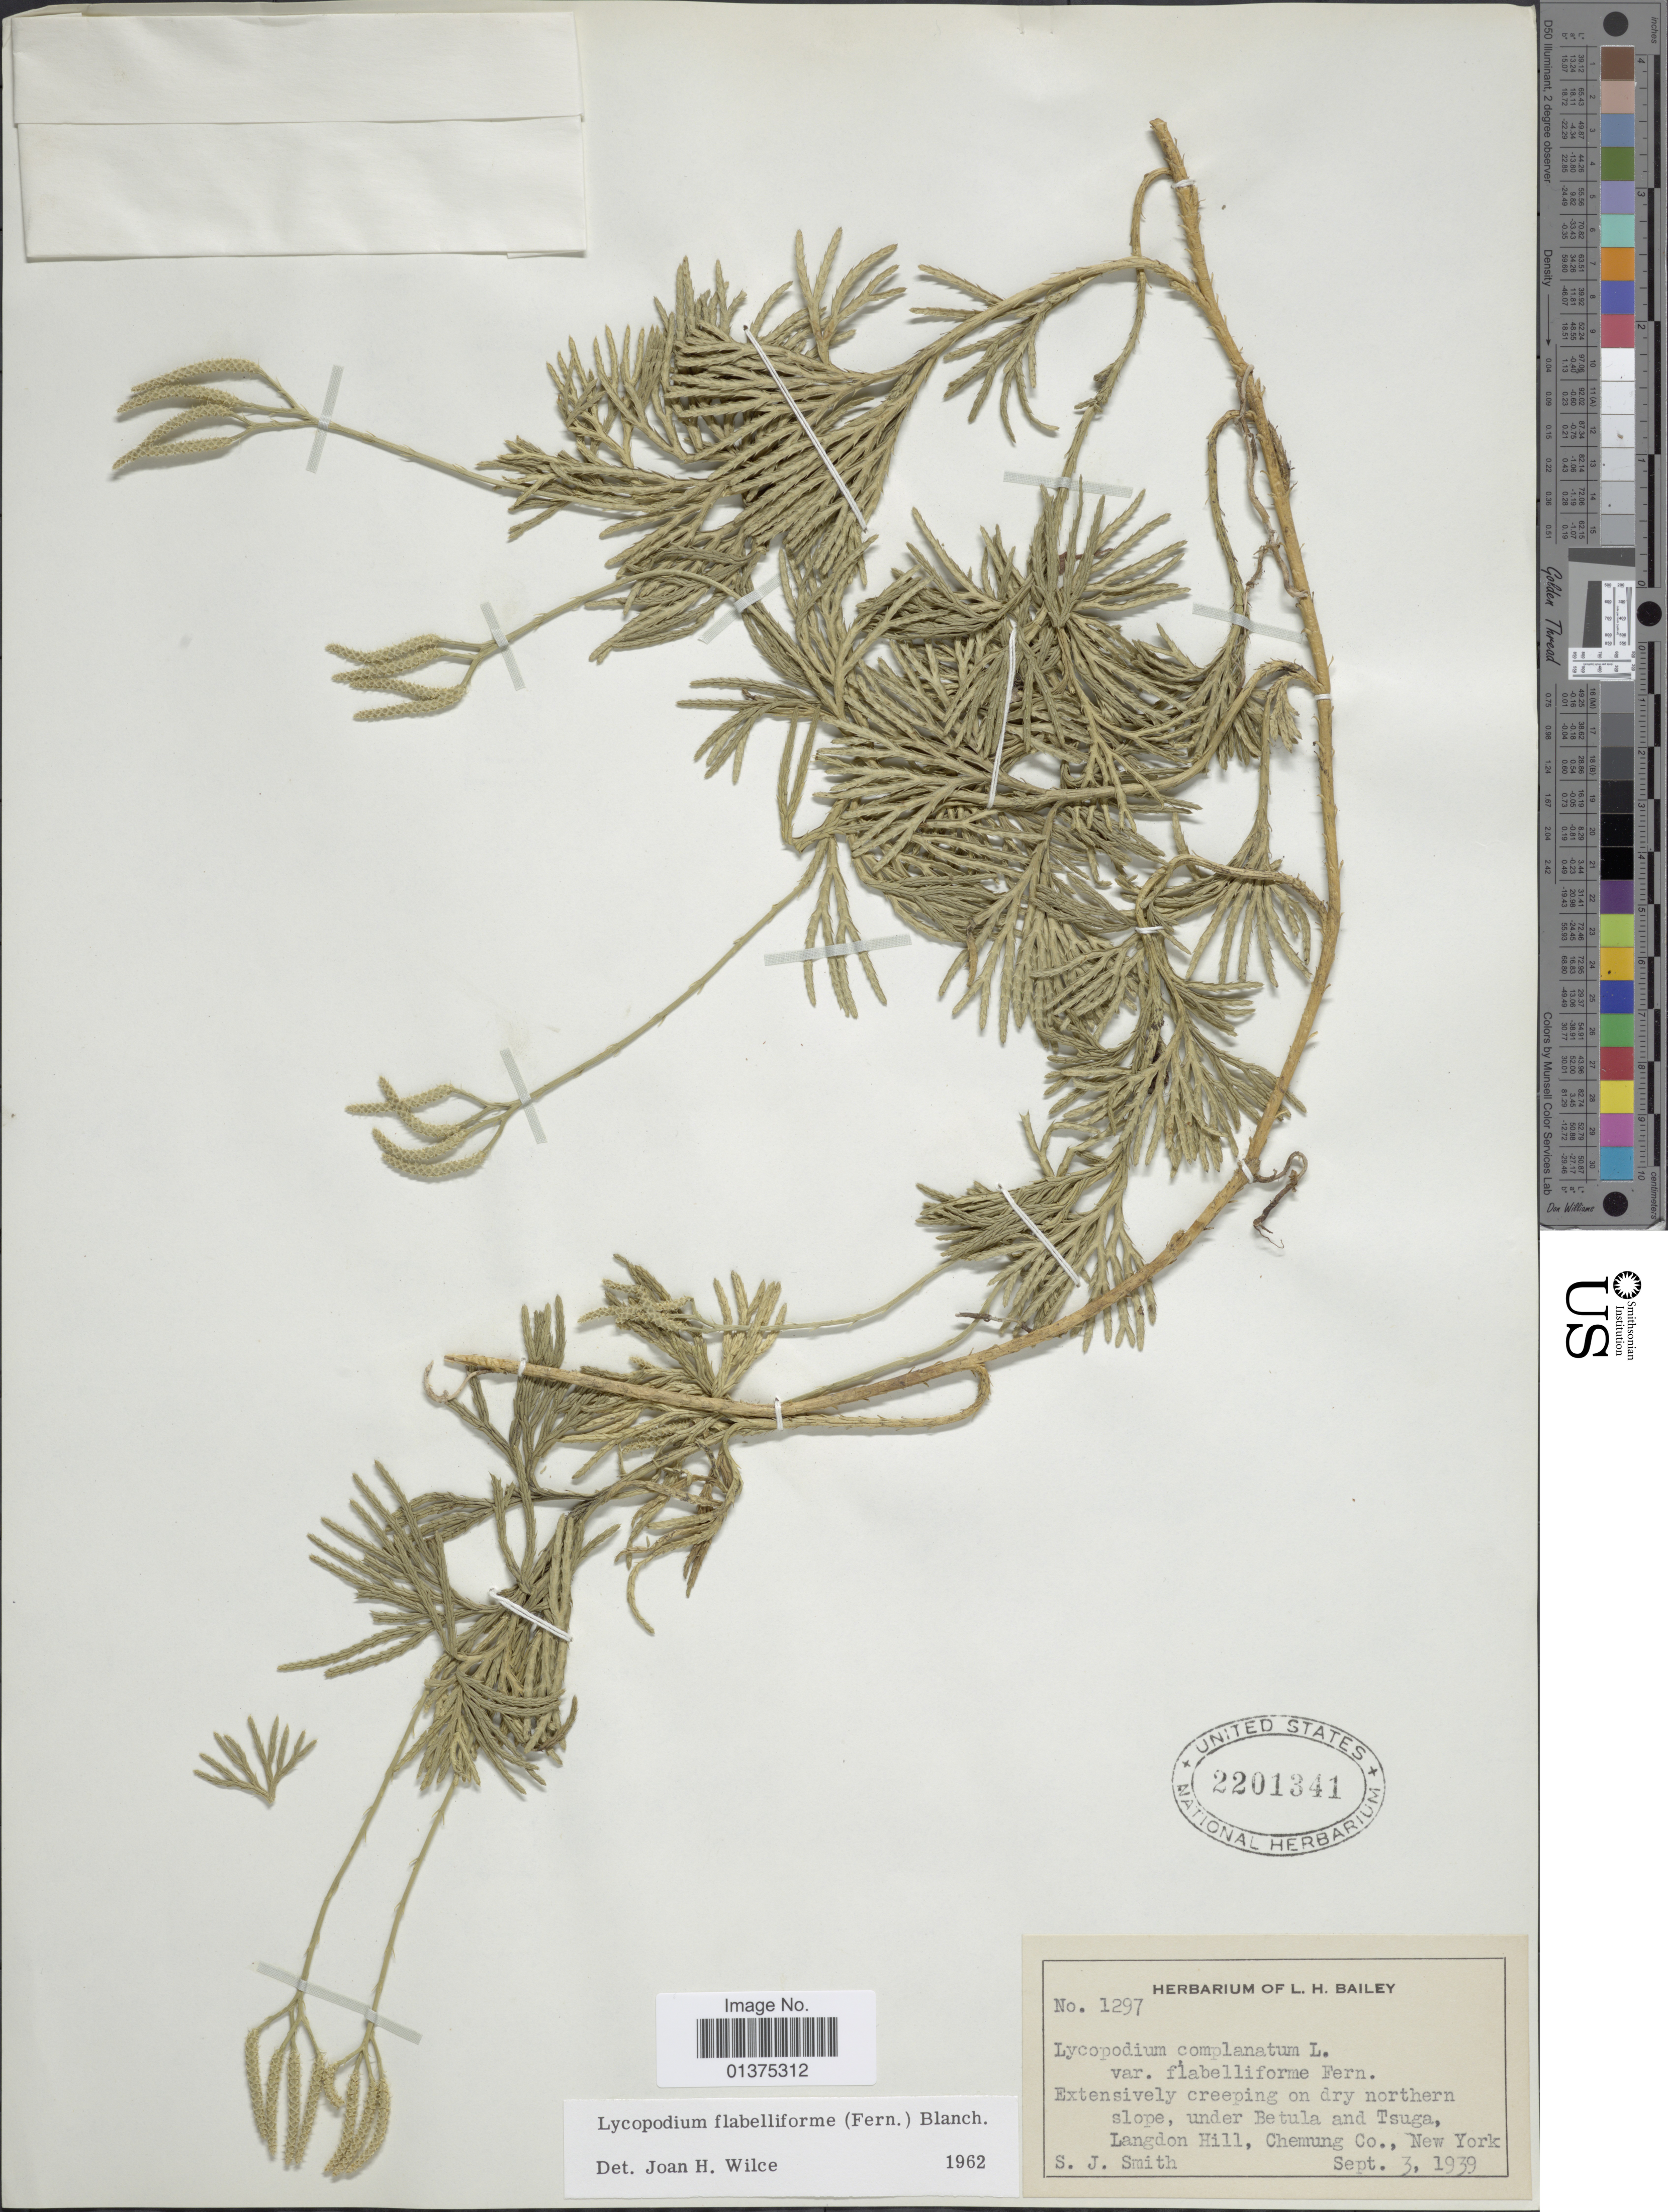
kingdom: Plantae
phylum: Tracheophyta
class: Lycopodiopsida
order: Lycopodiales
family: Lycopodiaceae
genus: Diphasiastrum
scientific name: Diphasiastrum digitatum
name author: (Dill. ex A. Braun) Holub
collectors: S. Smith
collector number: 1297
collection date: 1939-09-03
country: United States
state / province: New York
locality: Extensively creeping on dry northern slope, under Betula and Tsuga, Langdon Hill, Chemung Co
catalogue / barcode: US 2201341